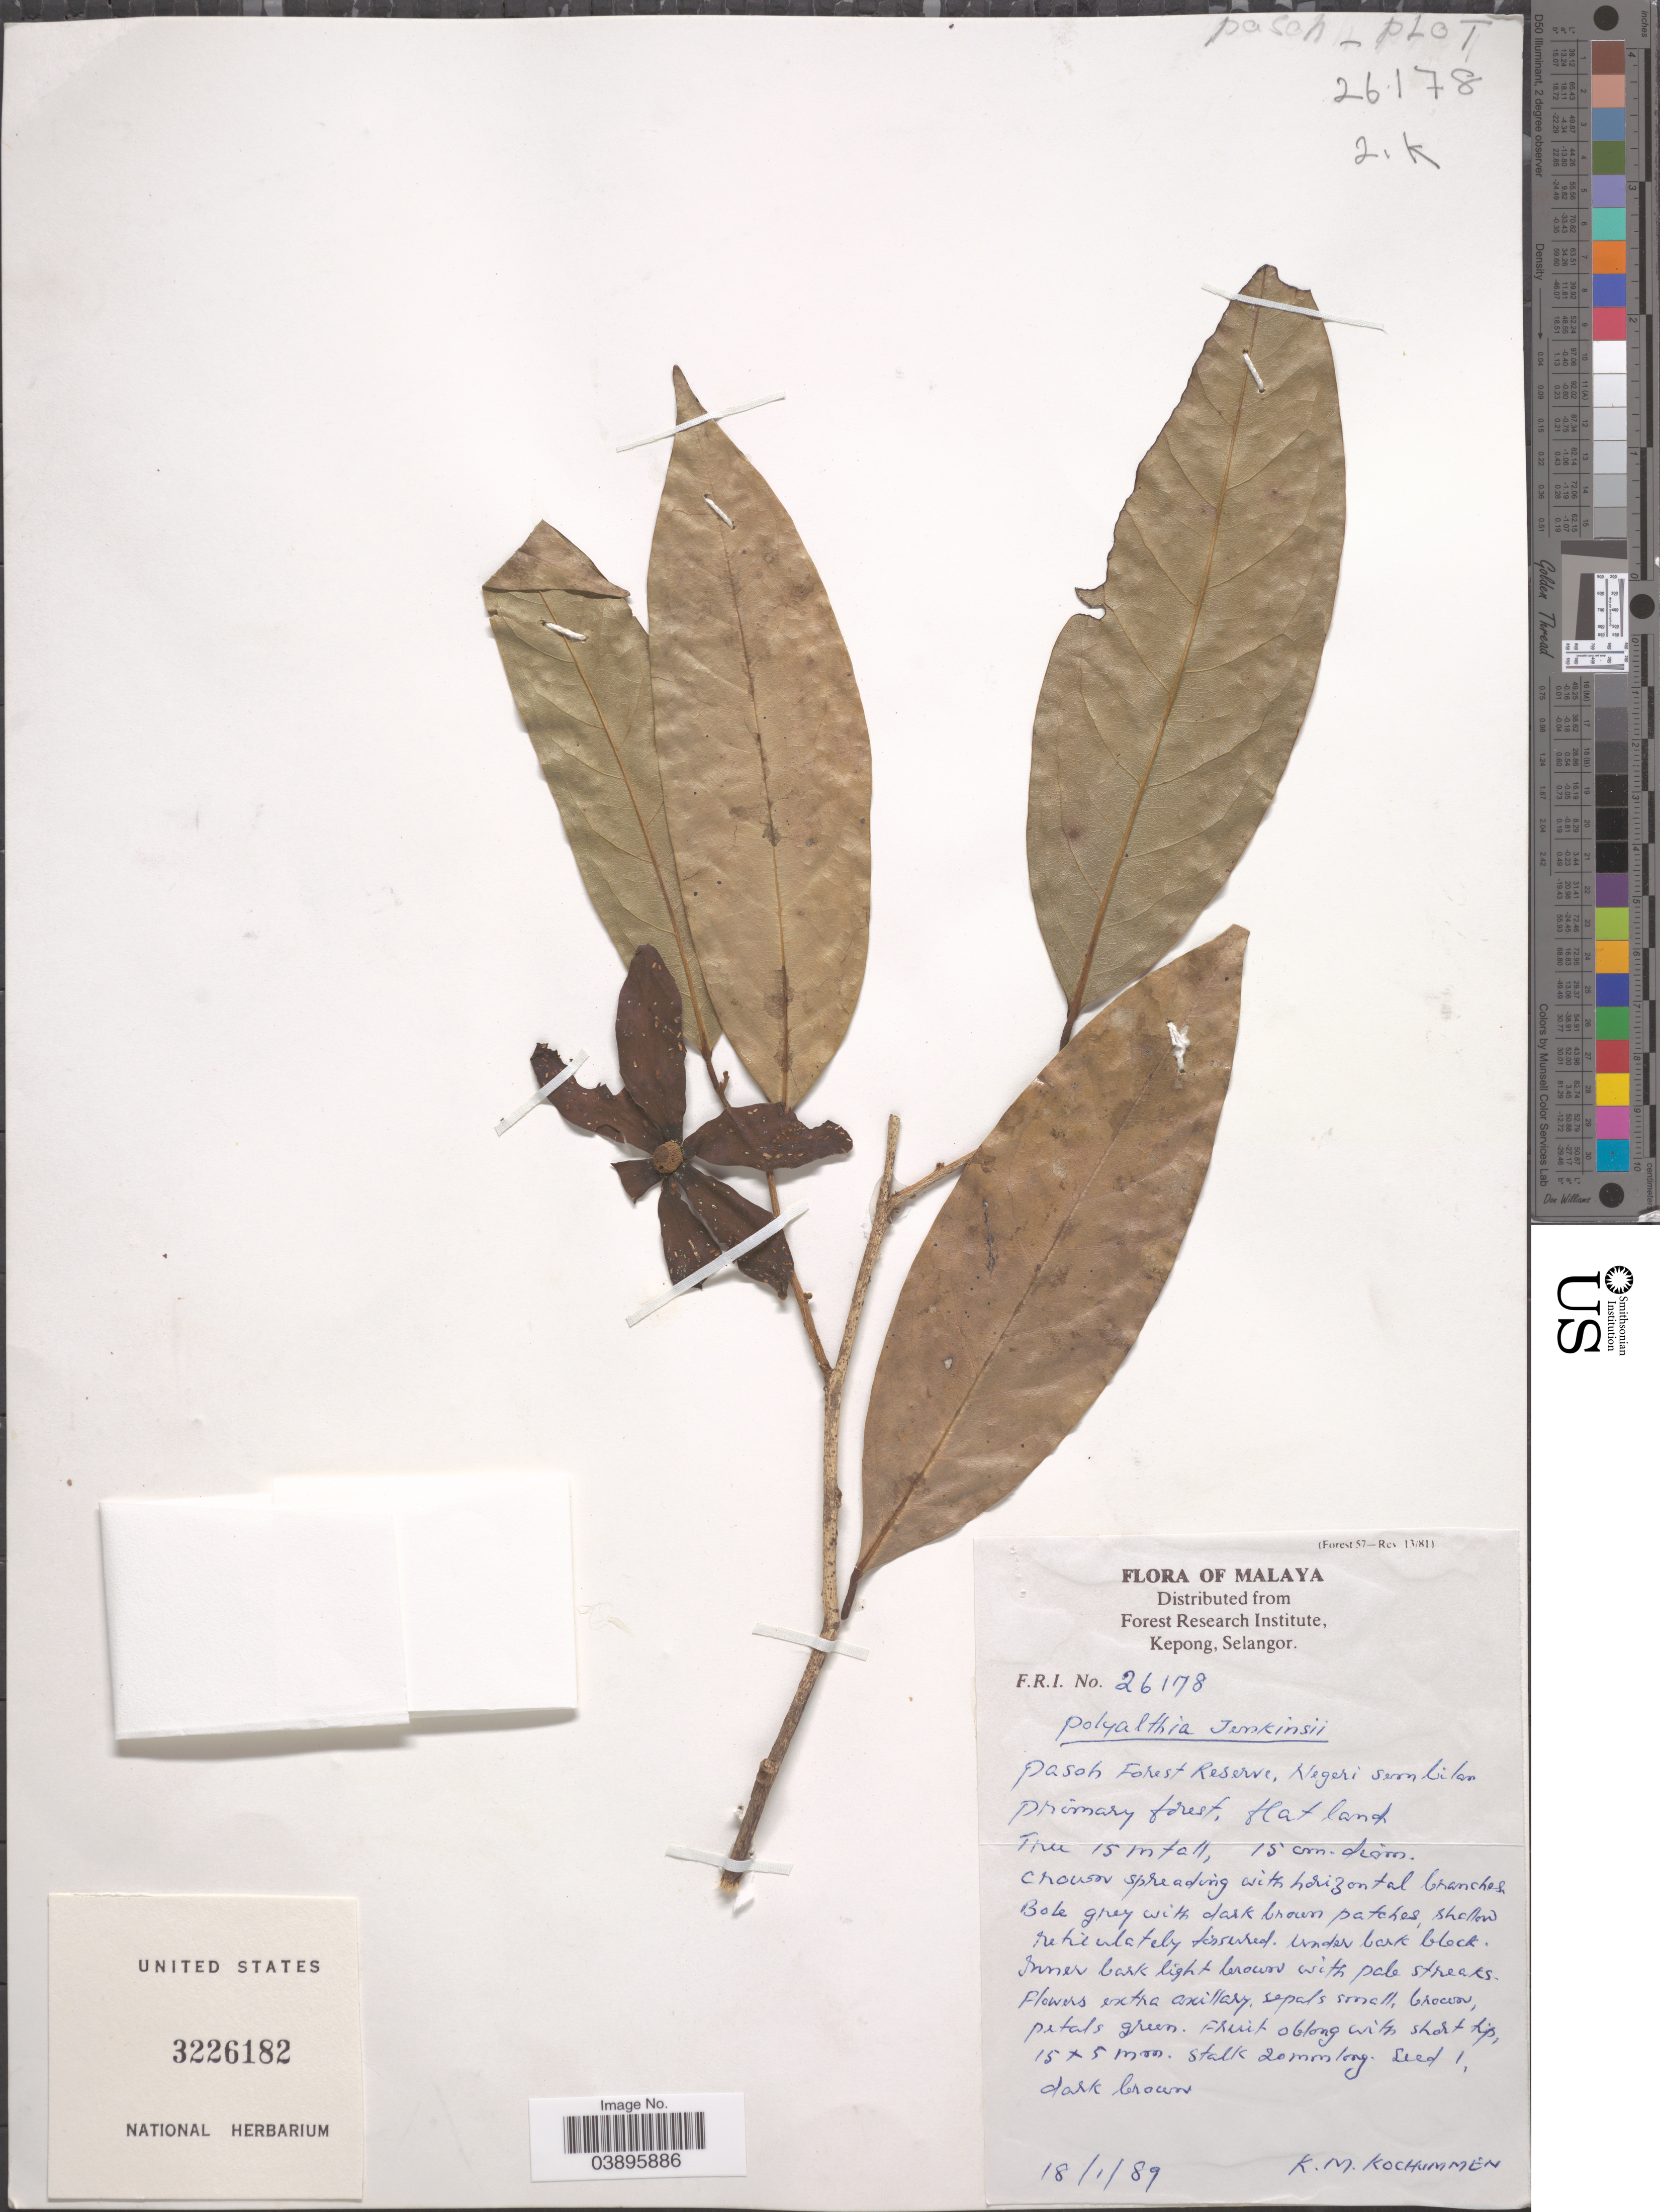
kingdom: Plantae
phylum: Tracheophyta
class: Magnoliopsida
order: Magnoliales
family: Annonaceae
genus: Polyalthia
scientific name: Polyalthia jenkensii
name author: Hook. f. & Thoms.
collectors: K. Kochummen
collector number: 26178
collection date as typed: Transcribed d/m/y: 18/1/89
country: Malaysia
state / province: Negeri Sembilan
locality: Malaya. Pasoh Forest Reserve.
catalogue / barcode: US 3226182